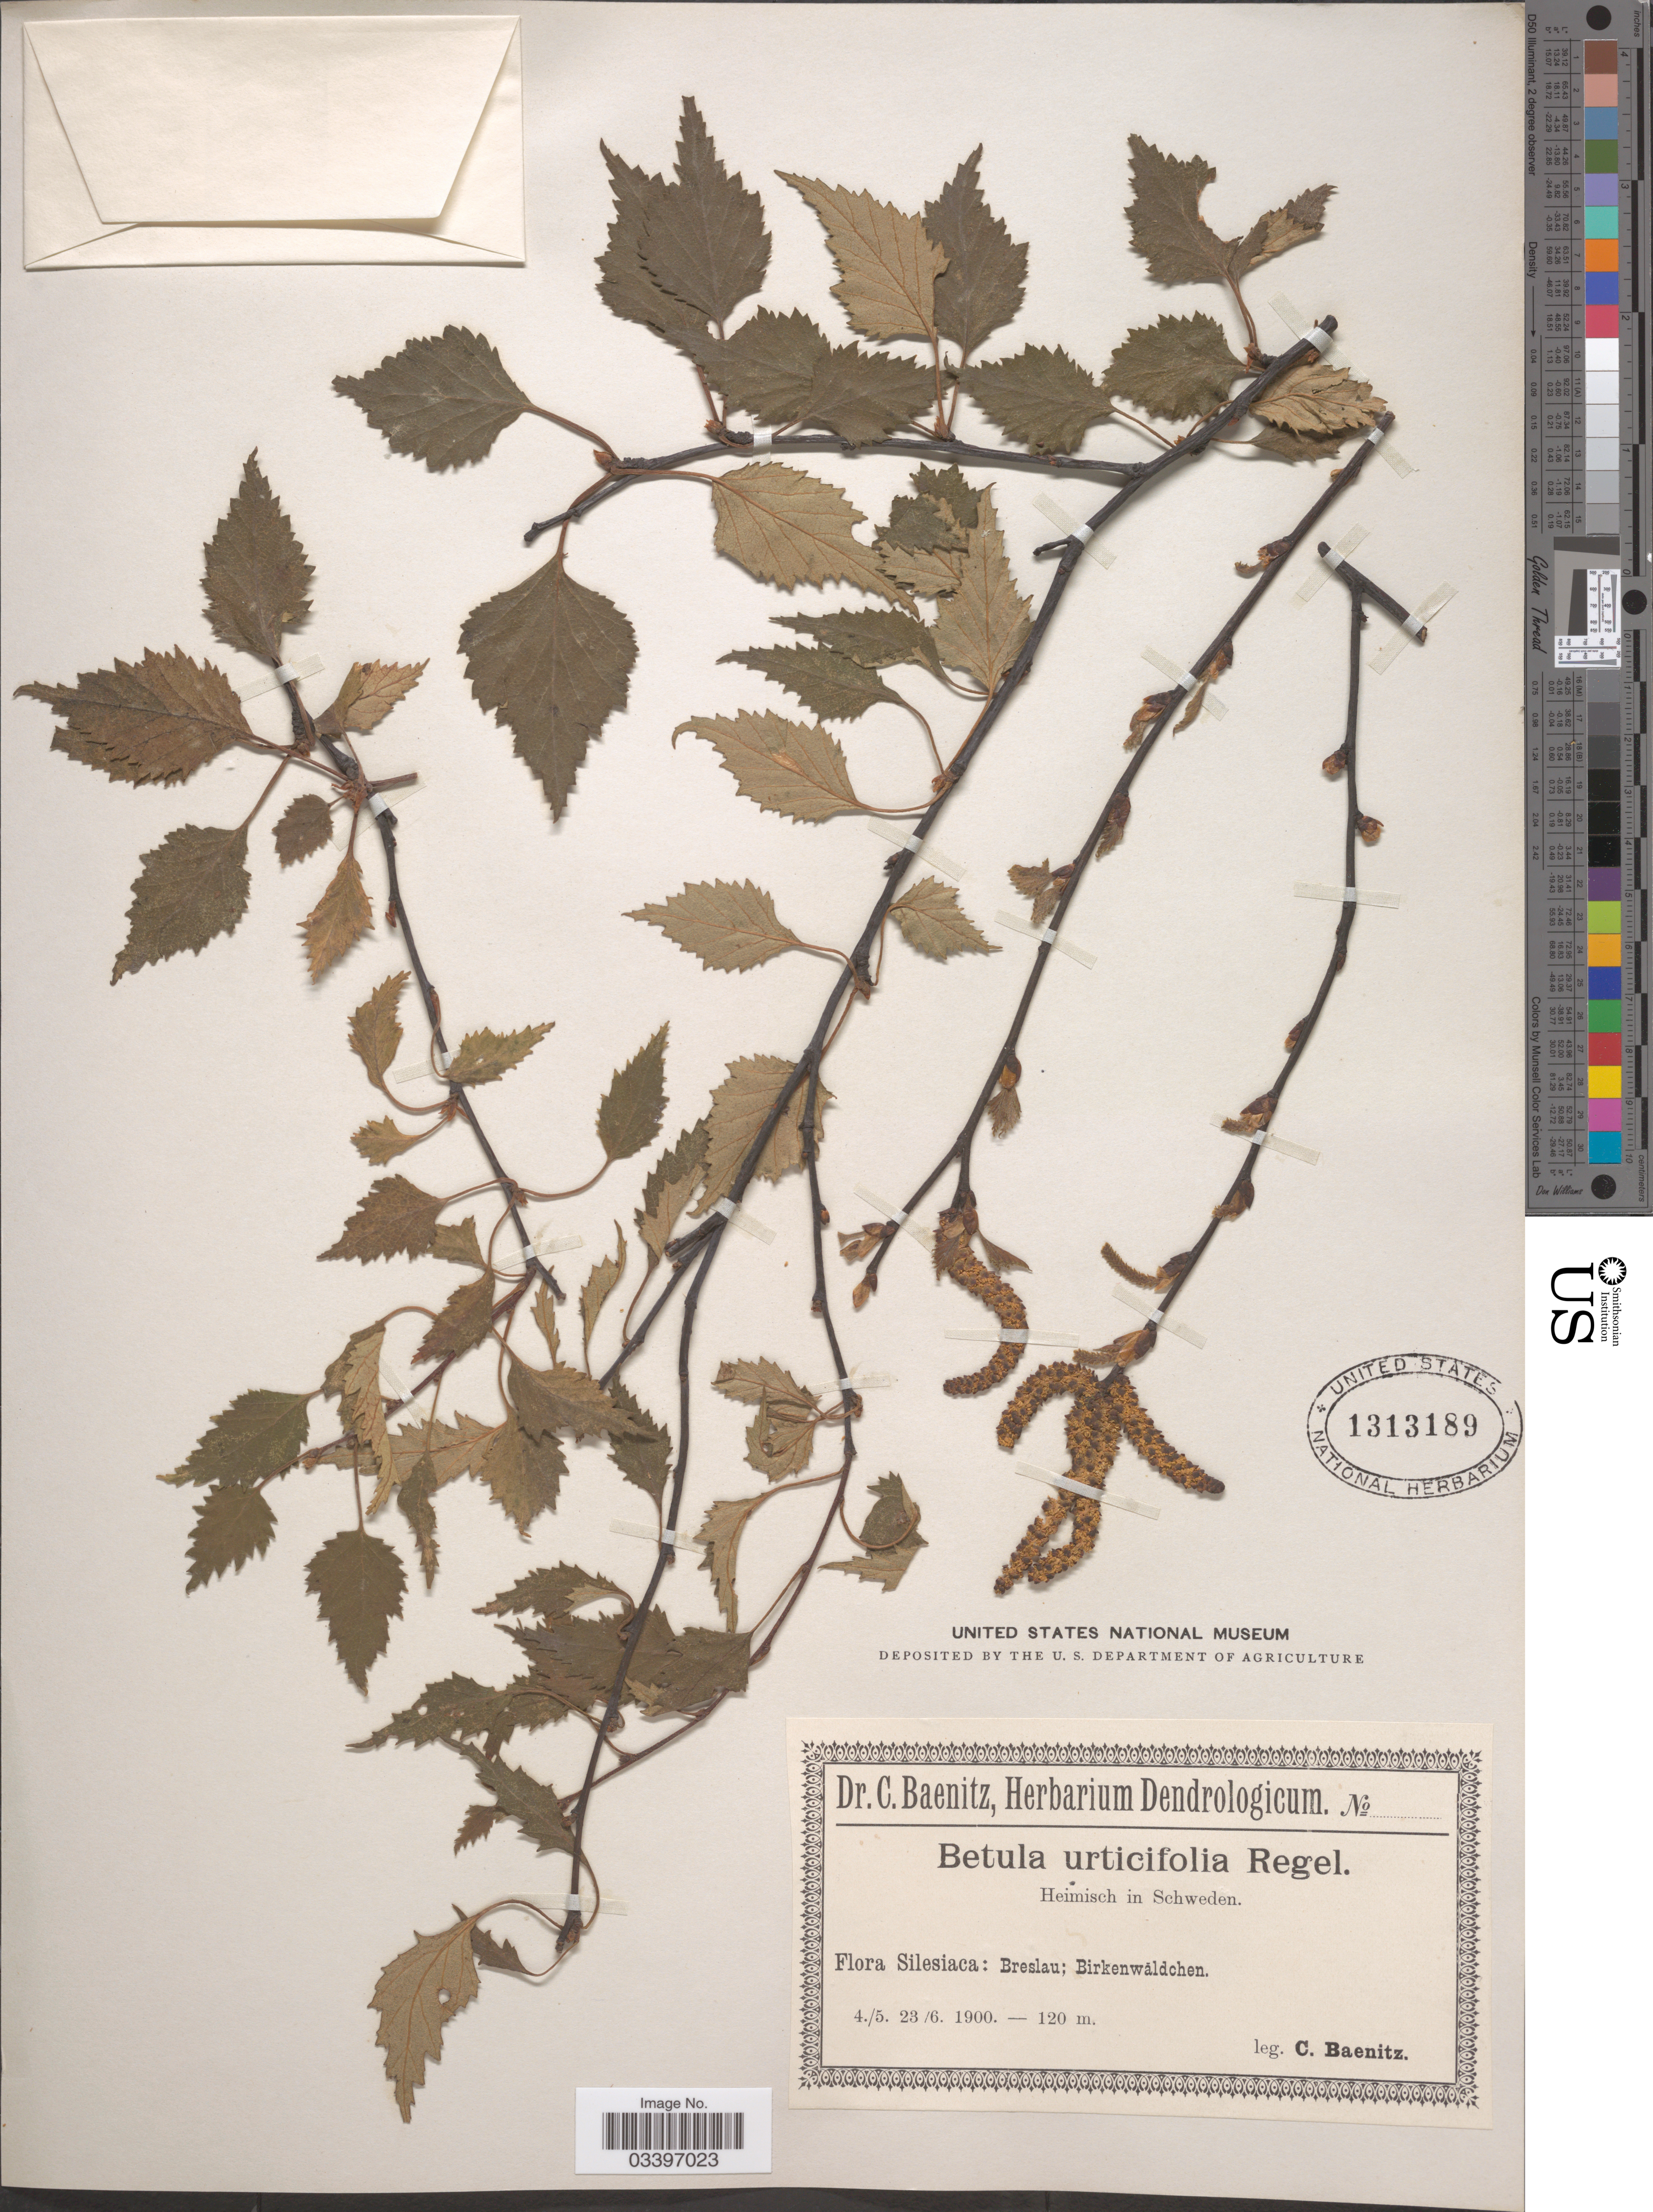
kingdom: Plantae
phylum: Tracheophyta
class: Magnoliopsida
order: Fagales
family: Betulaceae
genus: Betula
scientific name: Betula pendula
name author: Roth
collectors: C. G. Baenitz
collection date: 1900-05-04/1900-06-23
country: Poland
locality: Silesiaca: Breslau; Birkenwäldchen.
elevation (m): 120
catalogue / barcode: US 1313189